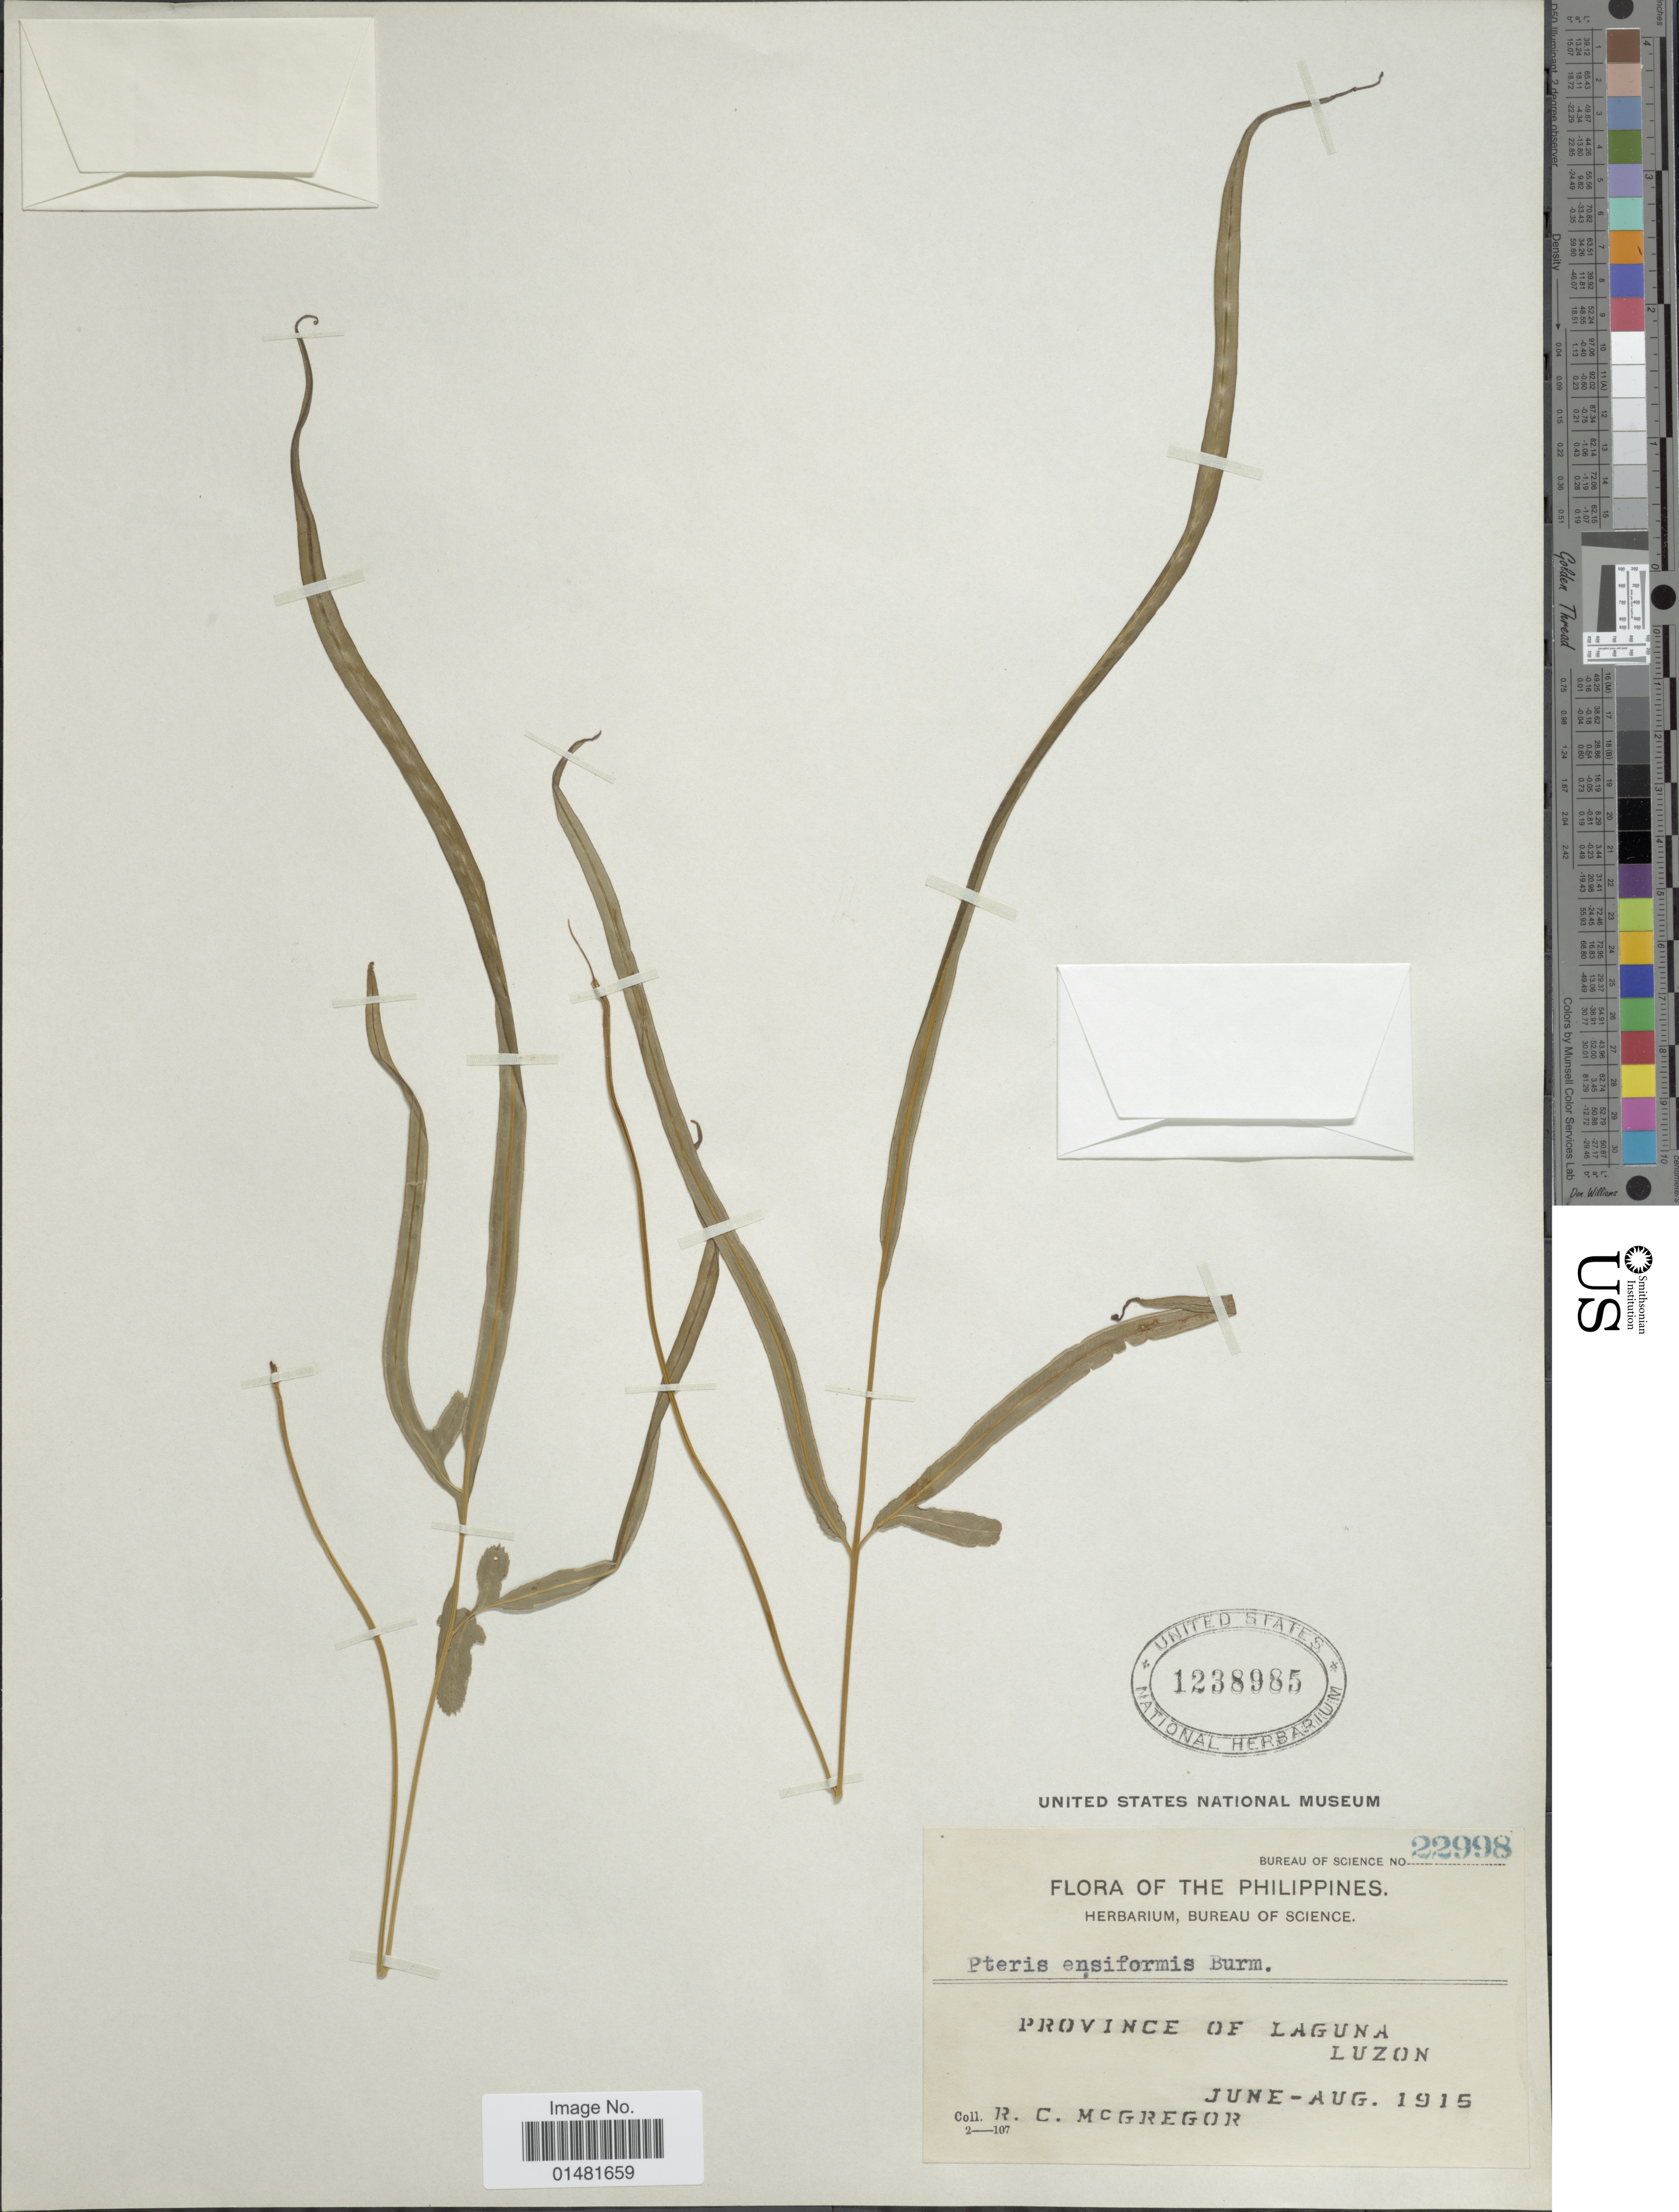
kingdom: Plantae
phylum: Tracheophyta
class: Polypodiopsida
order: Polypodiales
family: Pteridaceae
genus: Pteris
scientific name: Pteris ensiformis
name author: Burm. f.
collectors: R. C. McGregor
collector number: Bureau of Science 22998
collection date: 1915-06/1915-08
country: Philippines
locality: Province of Laguna, Luzon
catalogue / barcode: US 1238985